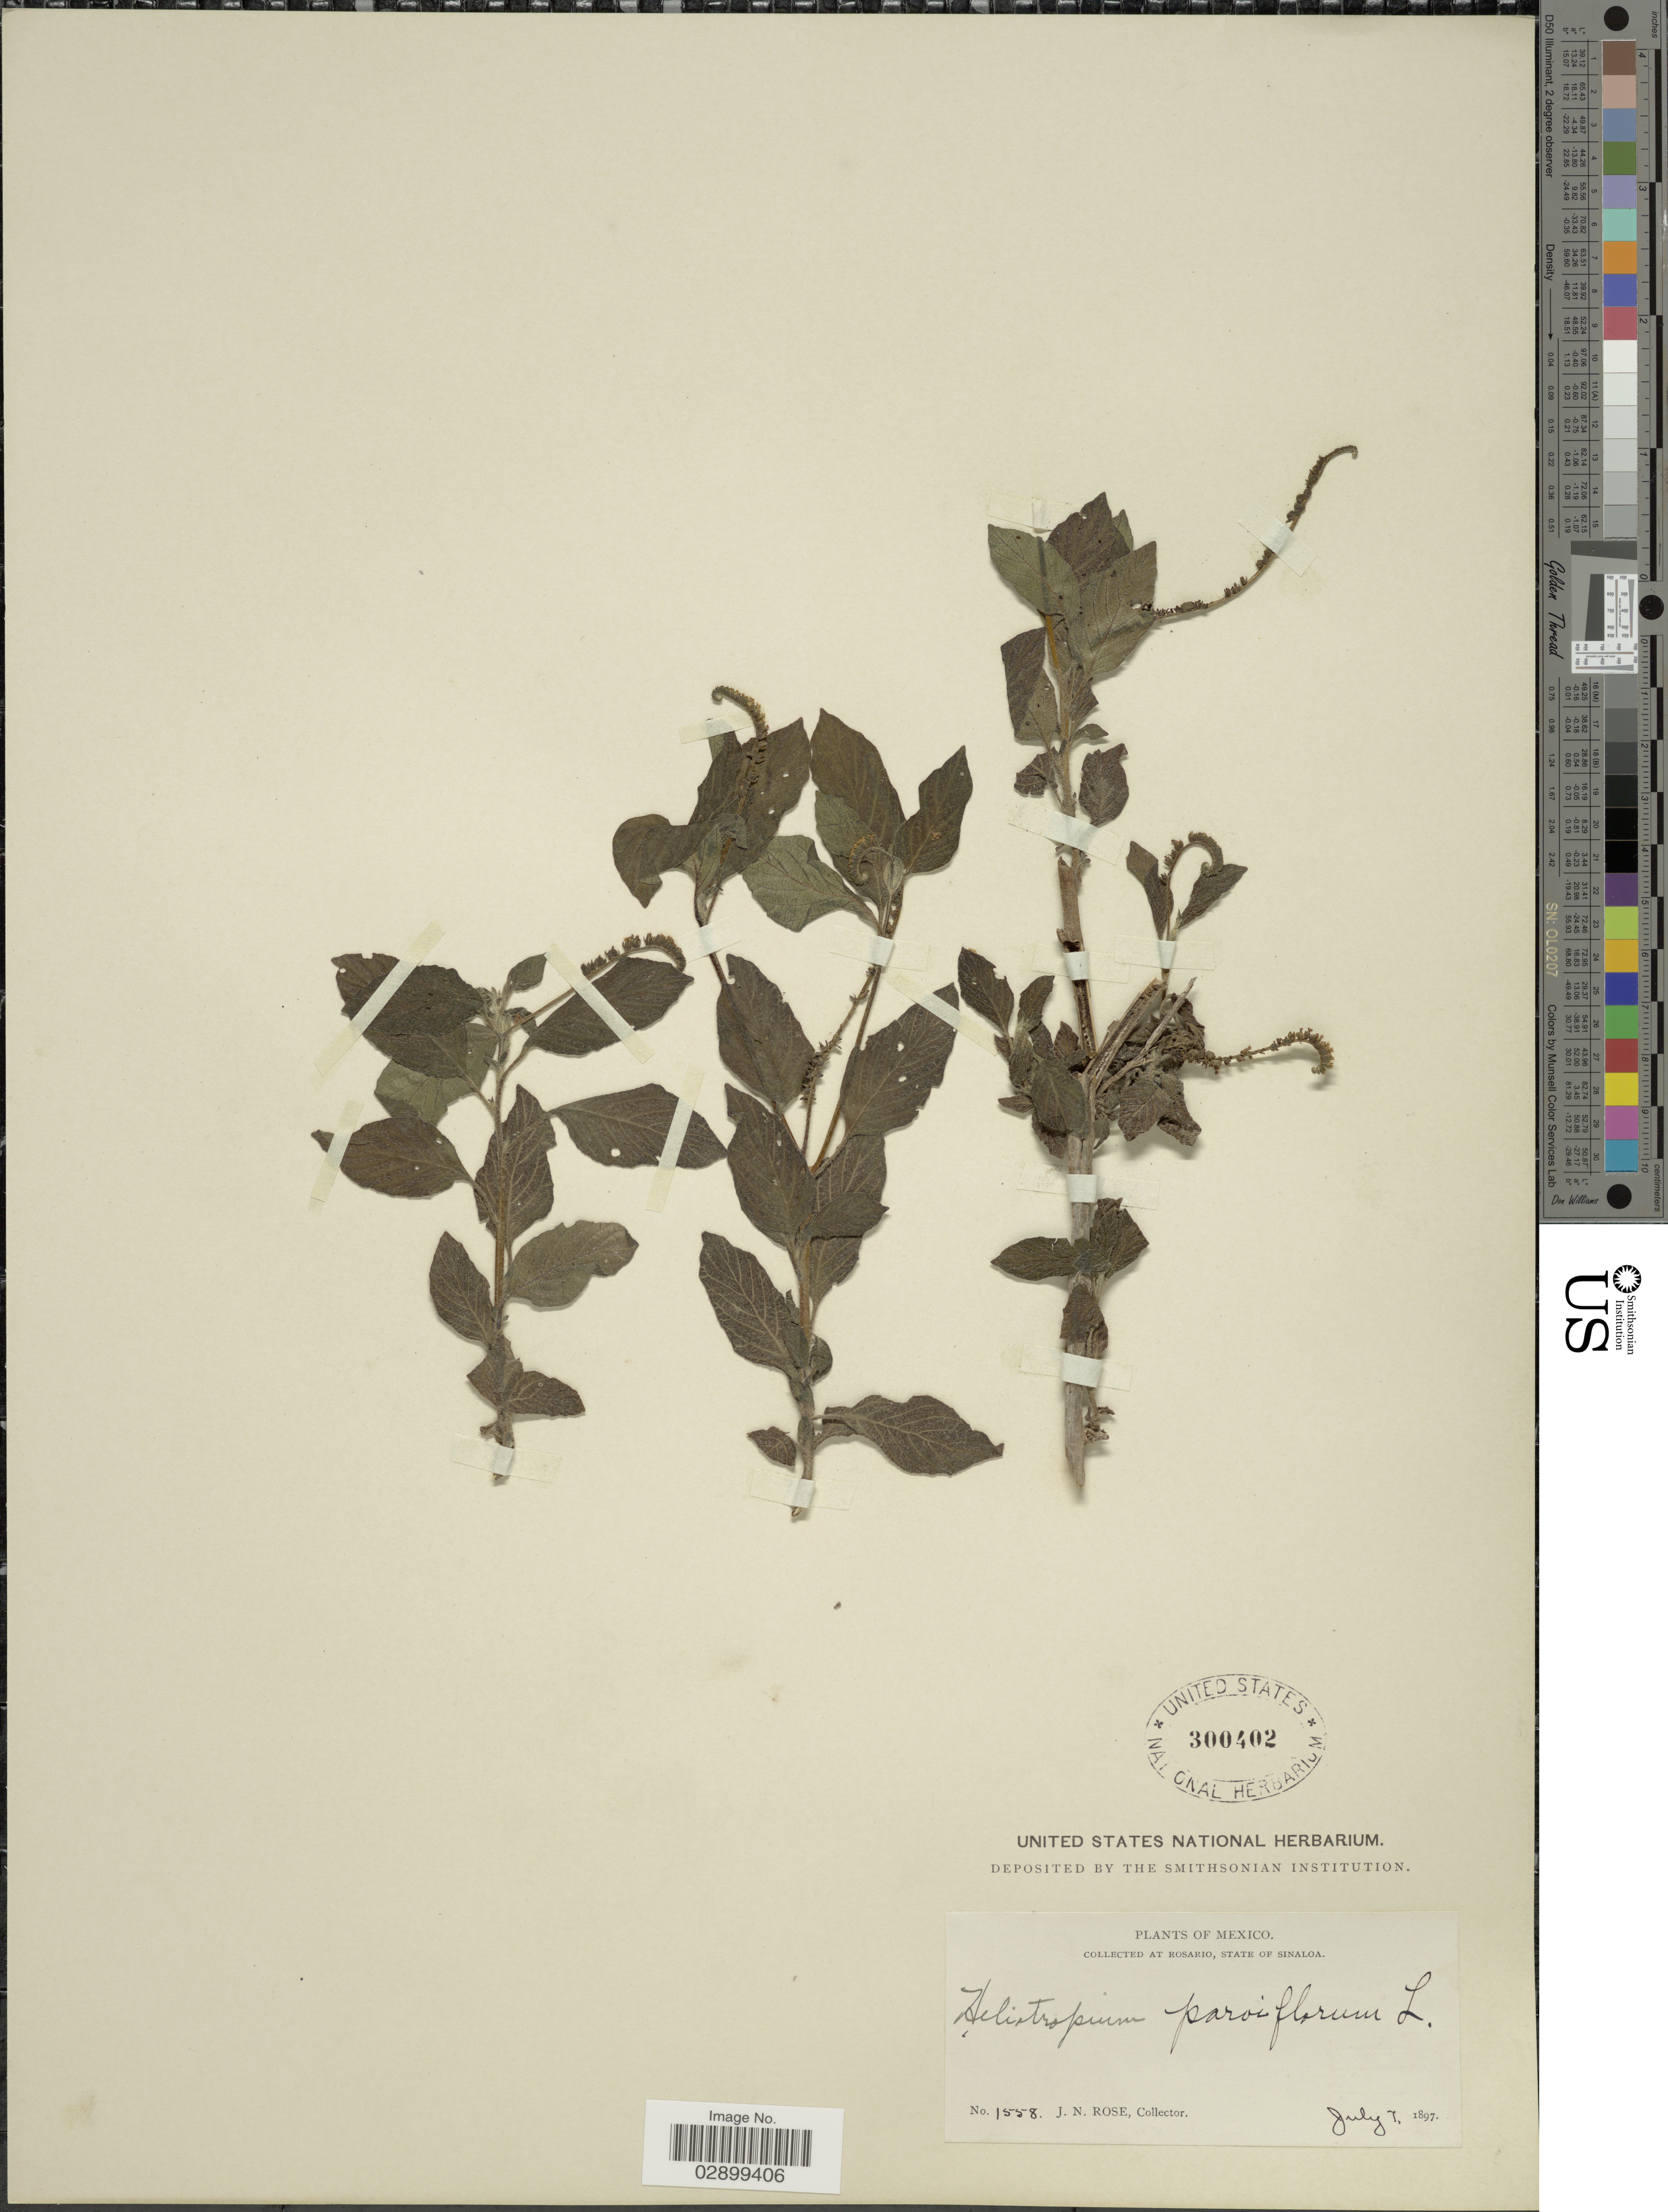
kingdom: Plantae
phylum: Tracheophyta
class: Magnoliopsida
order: Boraginales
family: Heliotropiaceae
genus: Heliotropium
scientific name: Heliotropium angiospermum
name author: Murray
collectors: J. N. Rose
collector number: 1558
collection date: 1897-07-07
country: Mexico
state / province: Sinaloa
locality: At Rosario, State of Sinaloa.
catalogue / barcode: US 300402